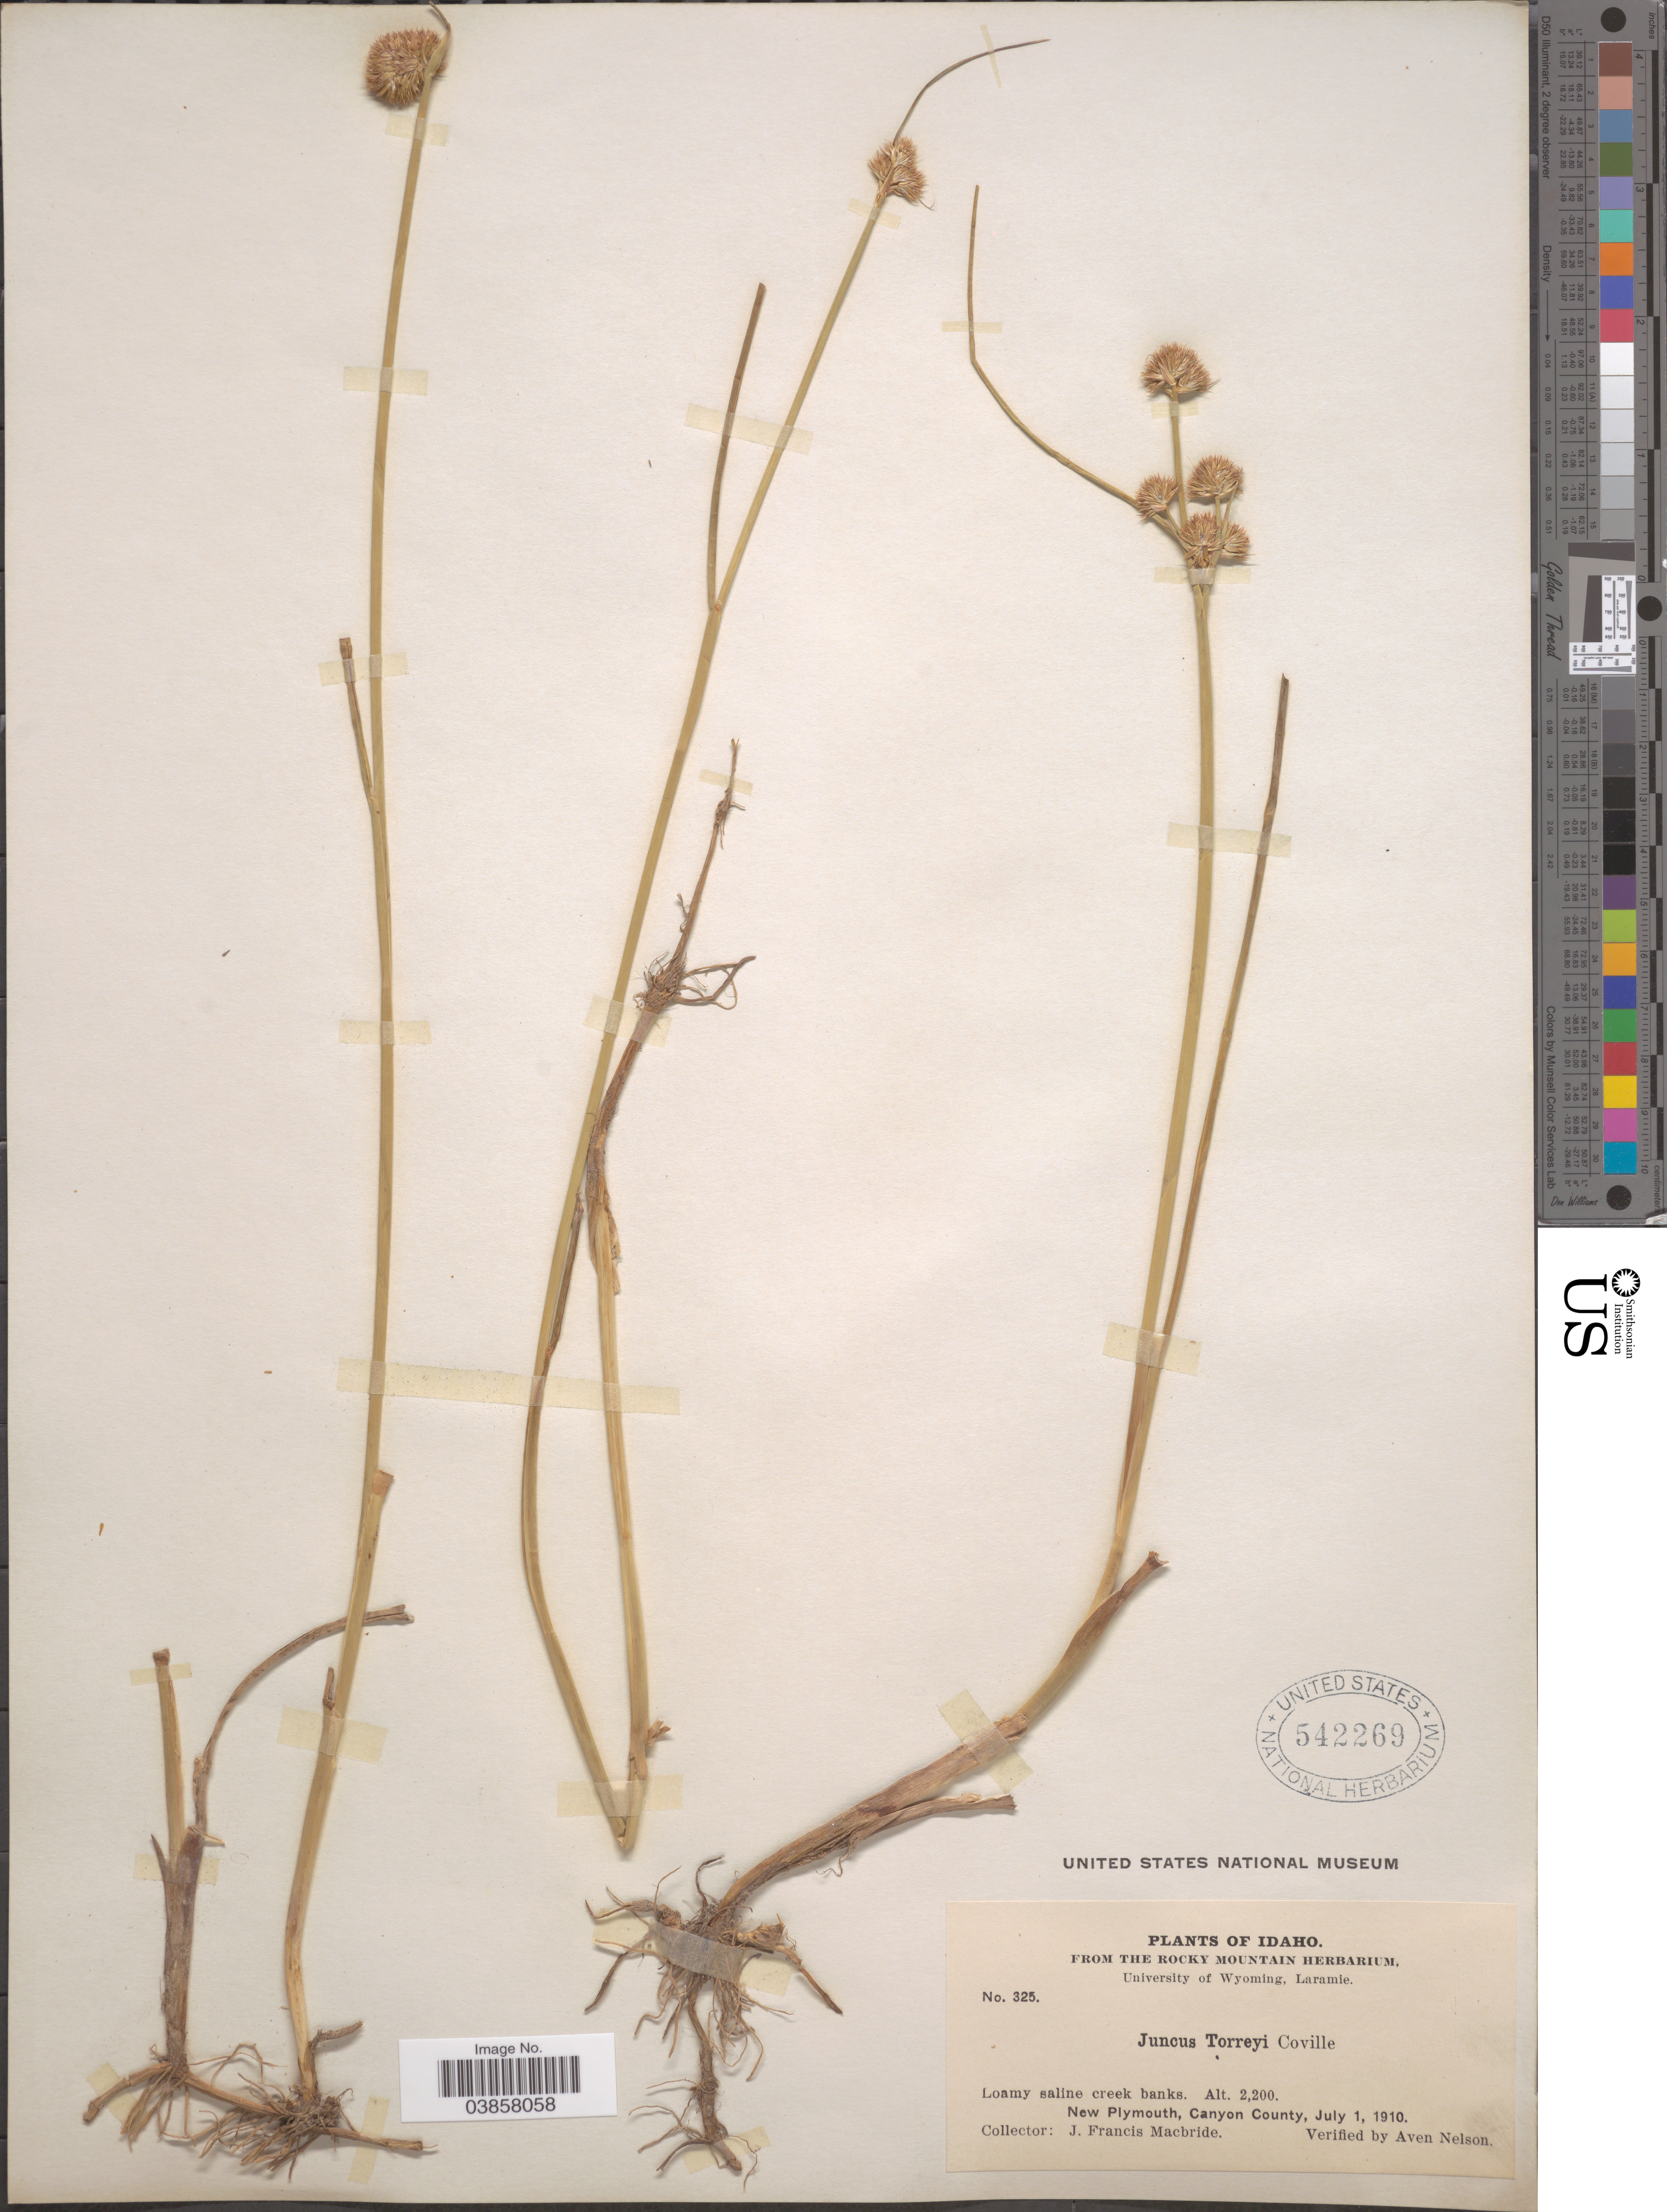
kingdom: Plantae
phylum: Tracheophyta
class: Liliopsida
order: Poales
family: Juncaceae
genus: Juncus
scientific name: Juncus torreyi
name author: Coville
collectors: J. F. Macbride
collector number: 325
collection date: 1910-07-01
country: United States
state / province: Idaho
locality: New Plymouth, Canyon County.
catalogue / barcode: US 542269